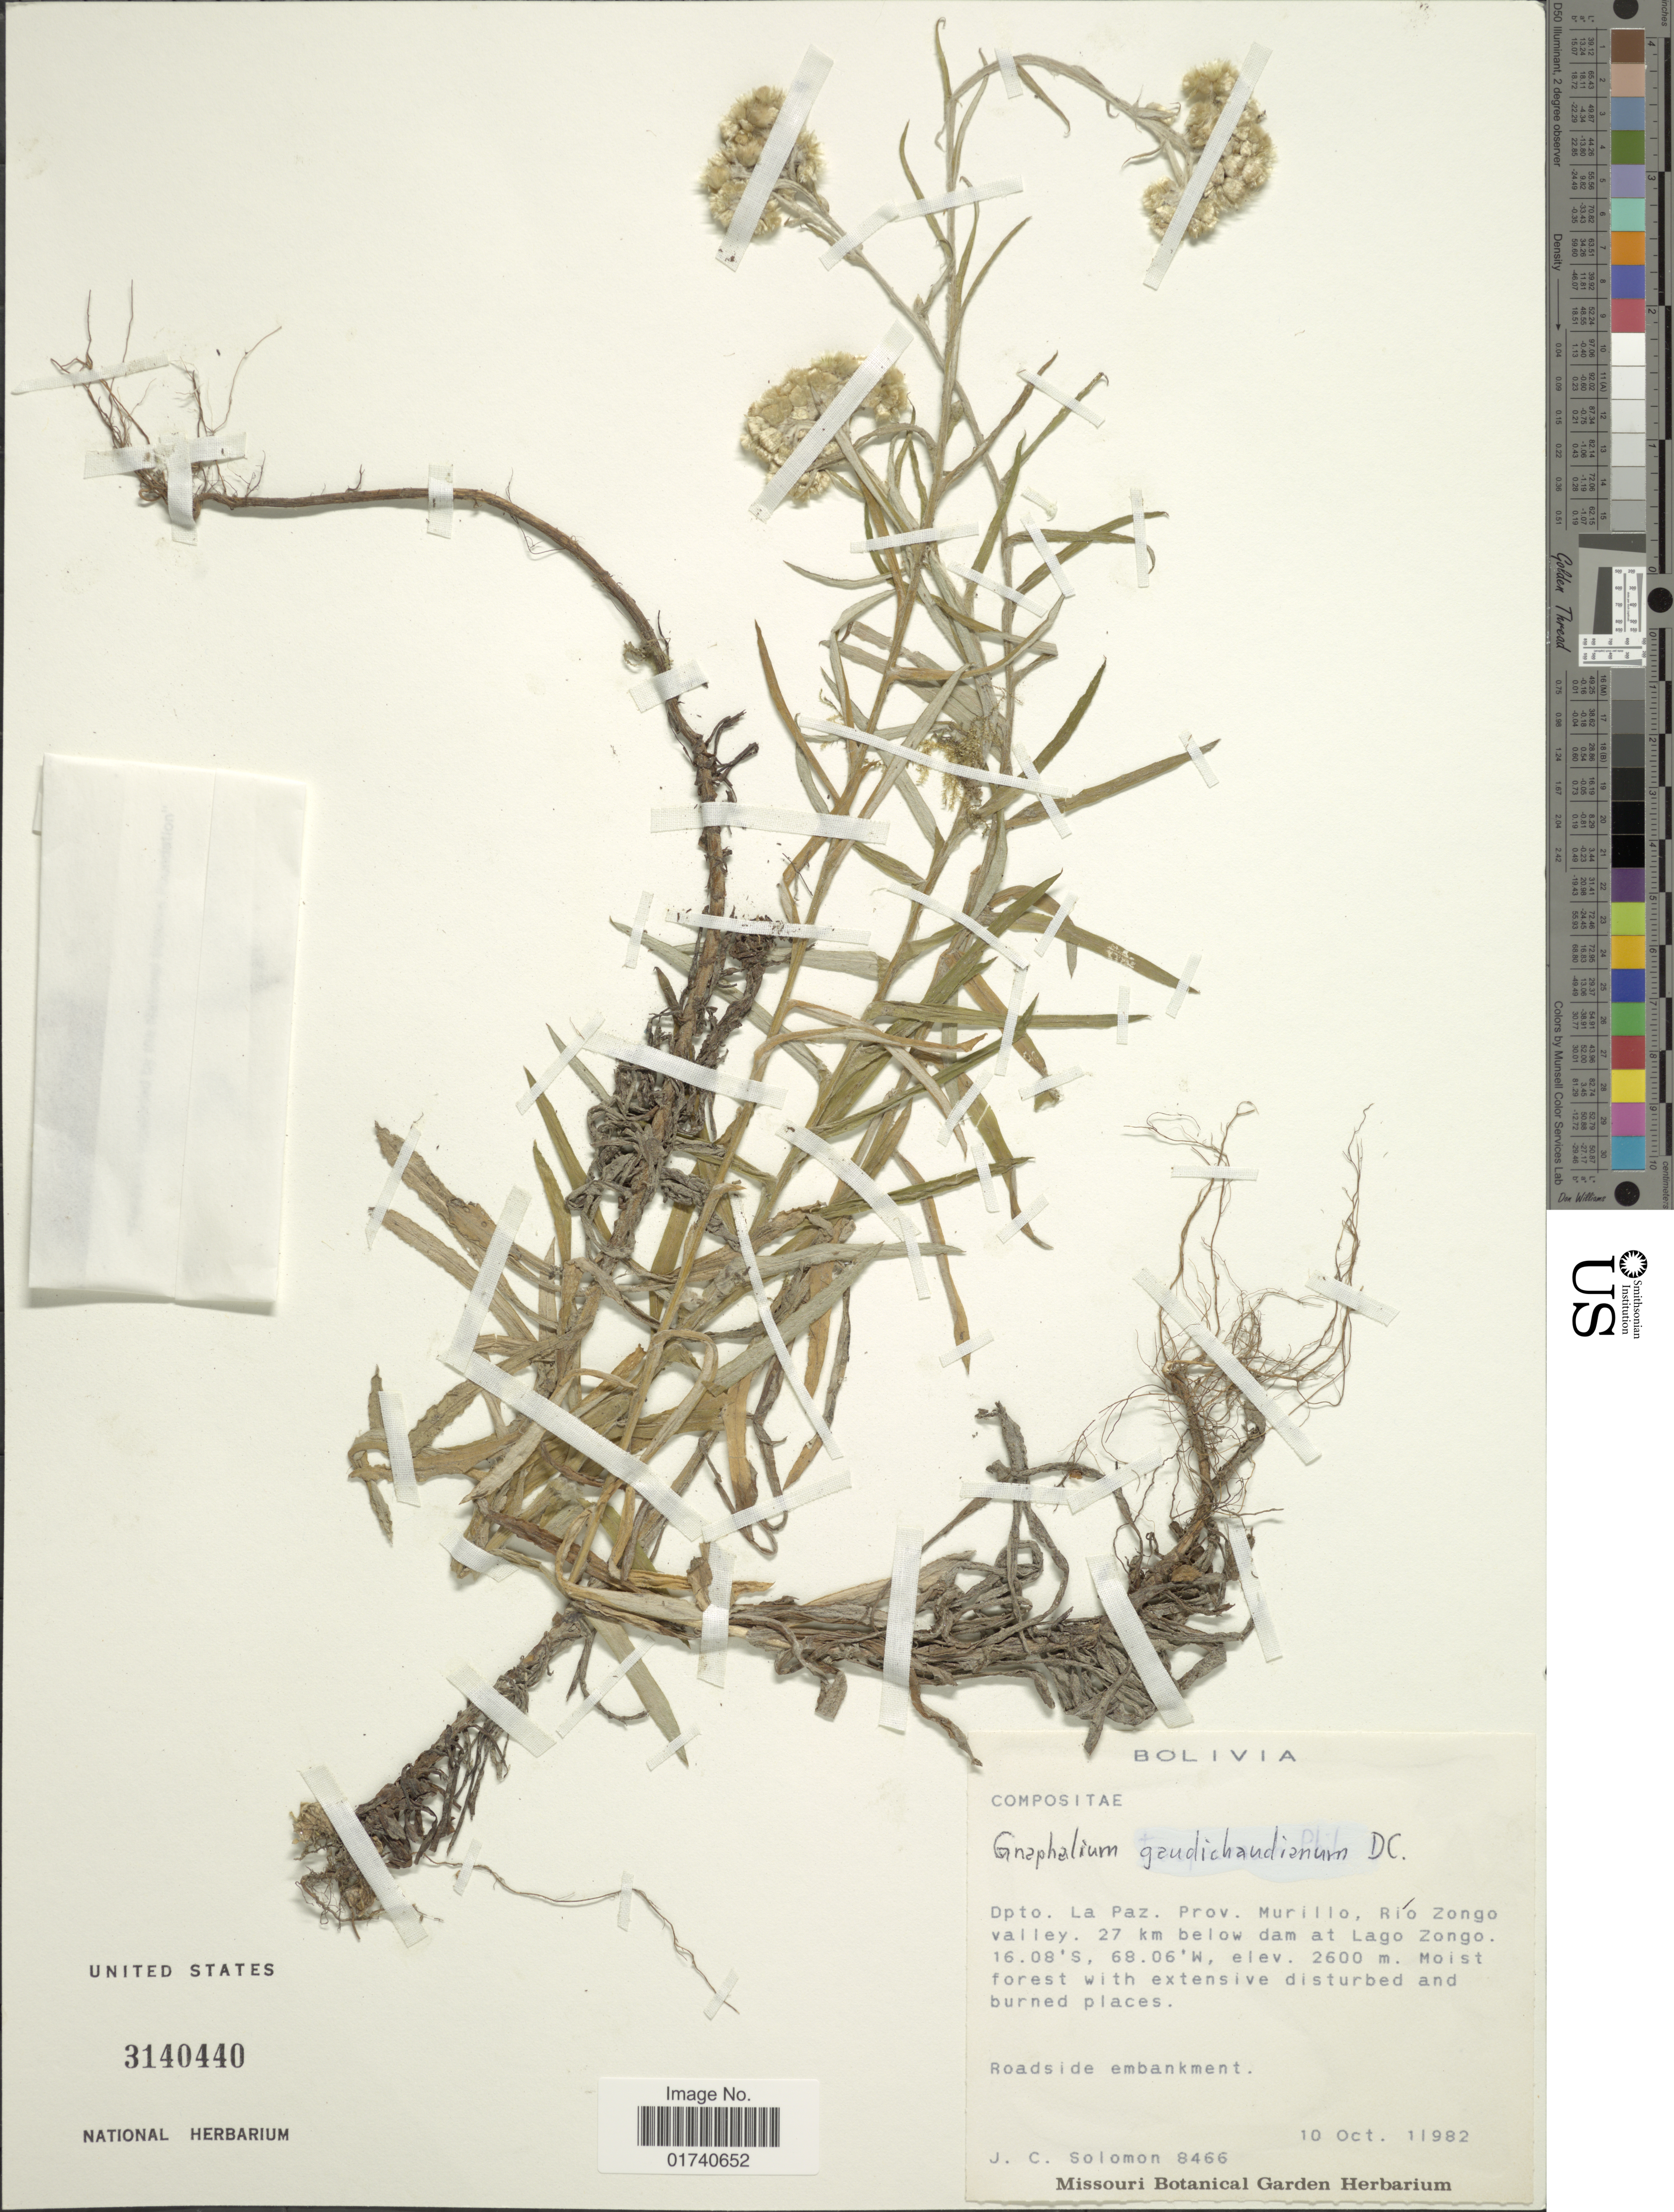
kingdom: Plantae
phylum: Tracheophyta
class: Magnoliopsida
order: Asterales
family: Asteraceae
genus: Pseudognaphalium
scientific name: Pseudognaphalium gaudichaudianum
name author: (DC.) Anderb.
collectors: J. C. Solomon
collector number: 8466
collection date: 1982-10-10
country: Bolivia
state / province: La Paz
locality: Dpto. La Paz. prov. Murillo, Rio Zongo valley, 27 km below dam at Lago Zongo.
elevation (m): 2600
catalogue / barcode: US 3140440